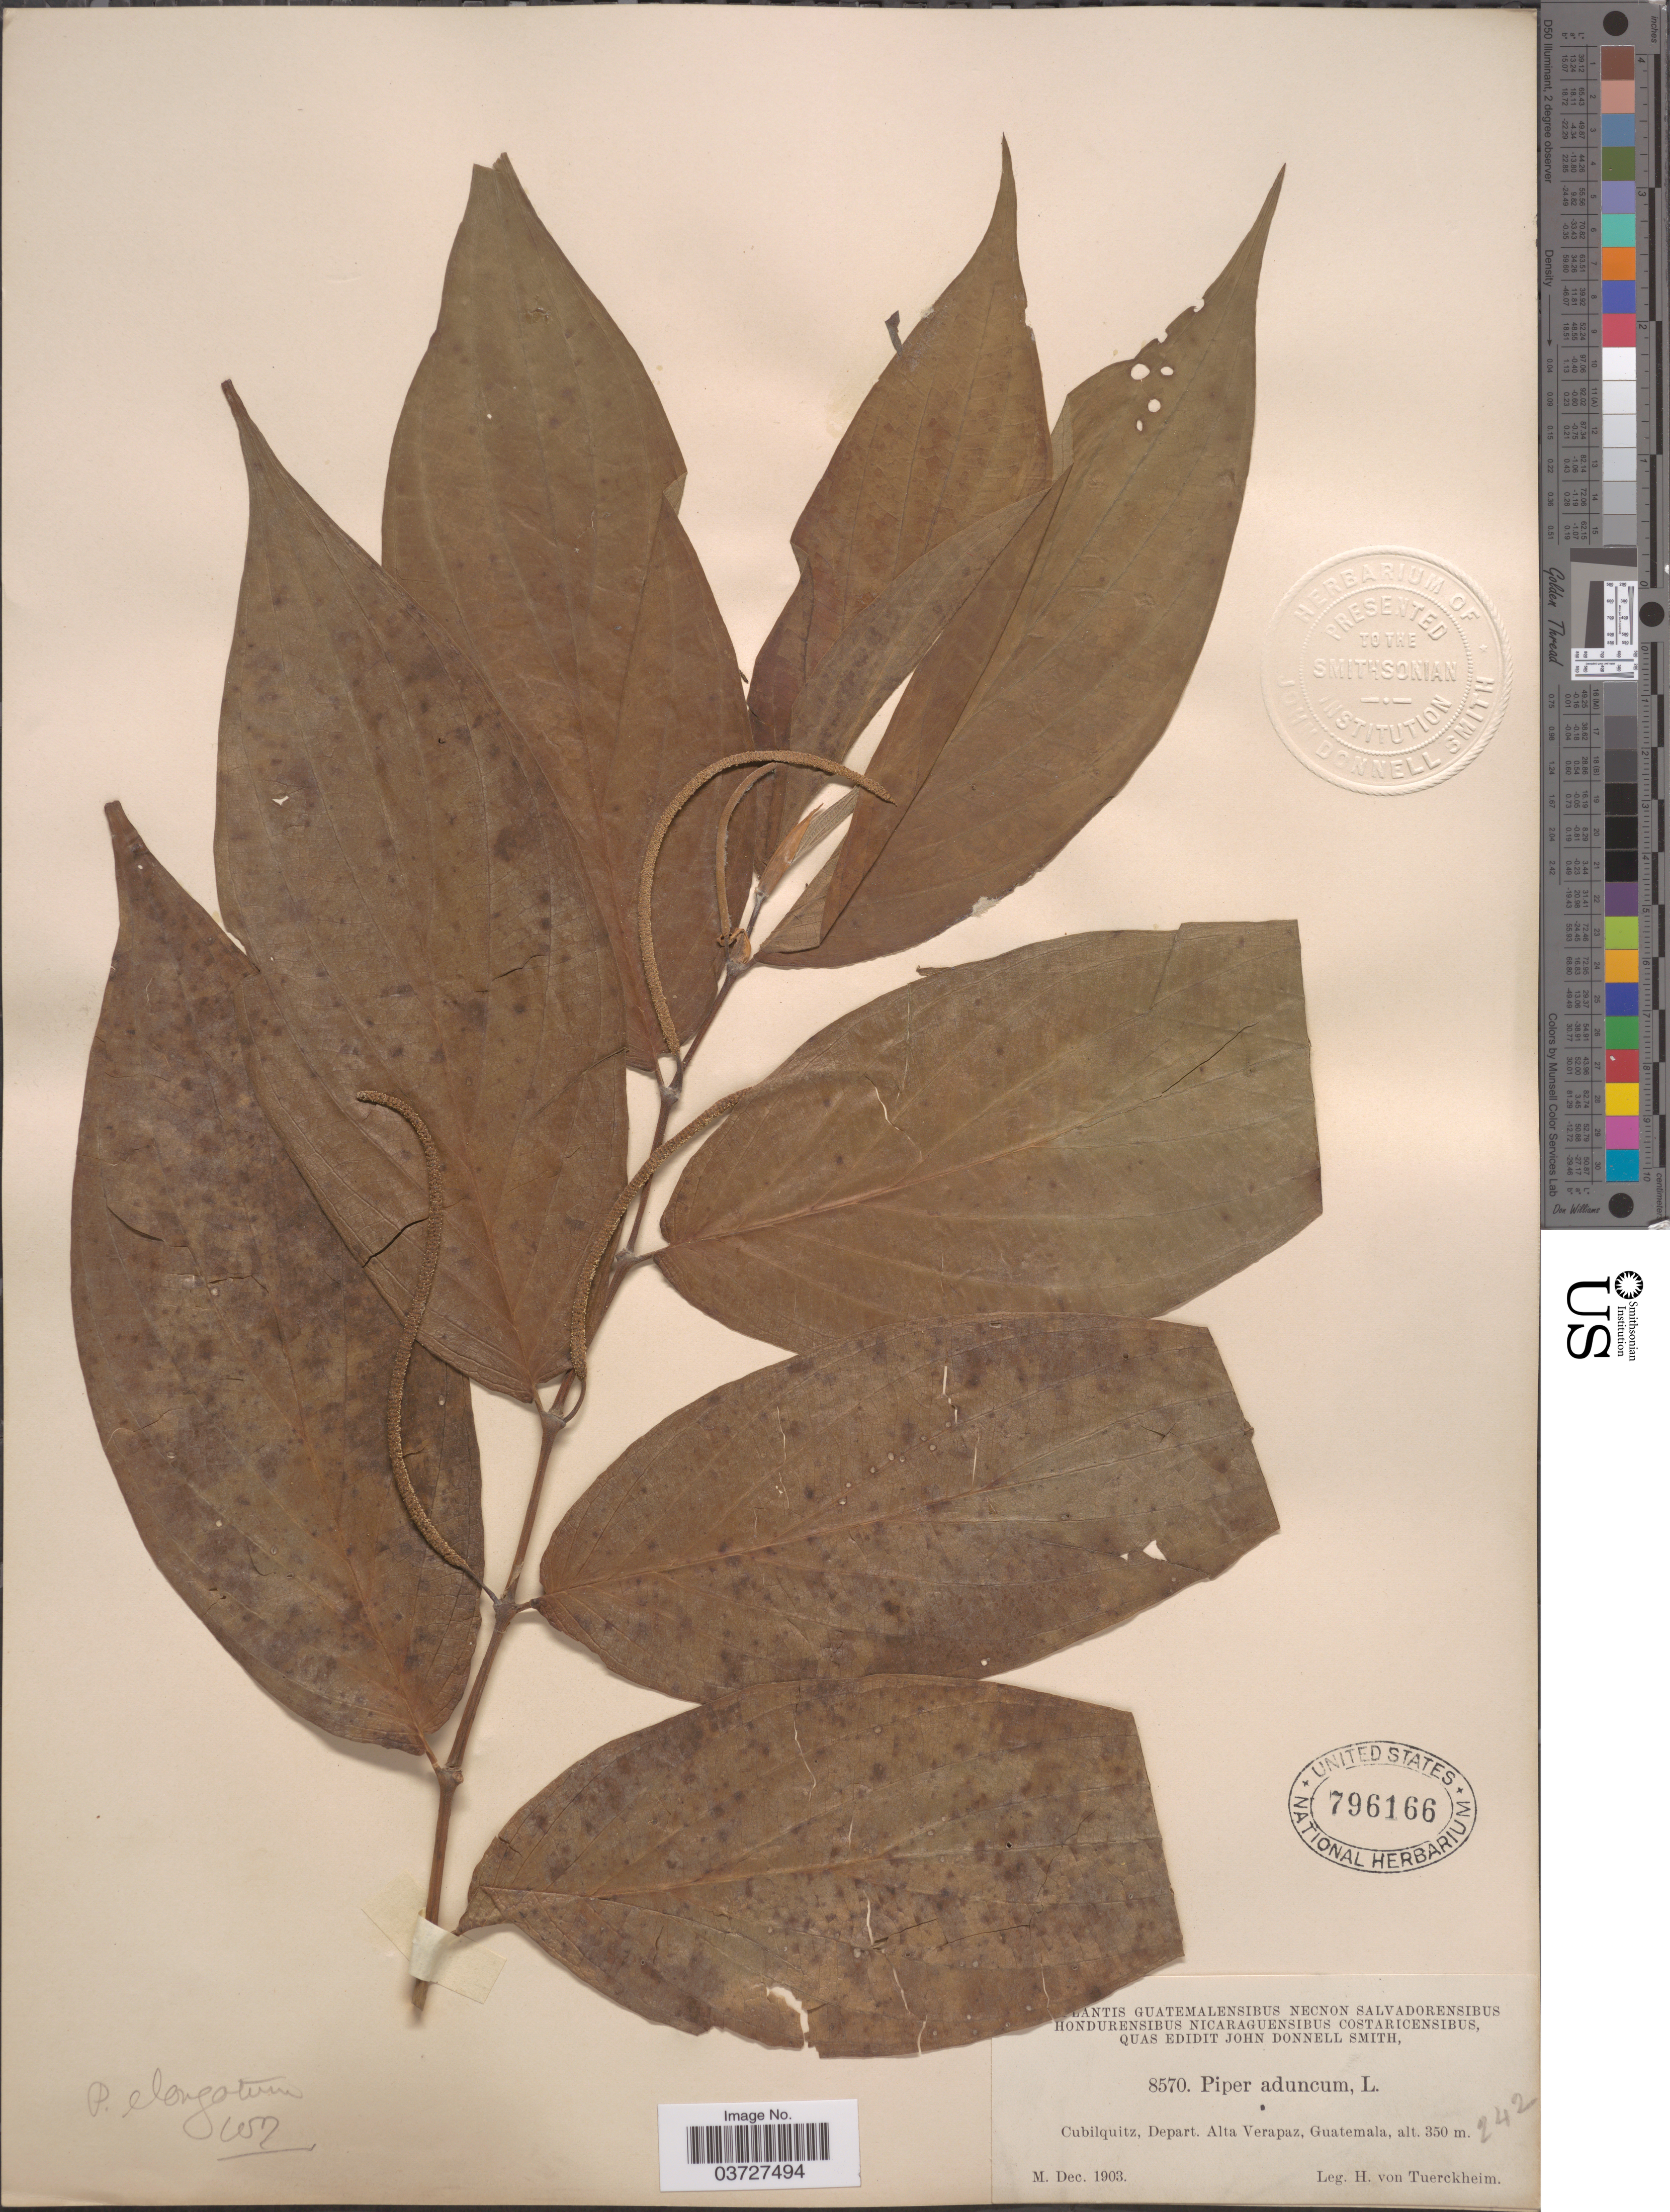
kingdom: Plantae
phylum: Tracheophyta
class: Magnoliopsida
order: Piperales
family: Piperaceae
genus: Piper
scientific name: Piper elongatum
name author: Vahl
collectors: H. von Türckheim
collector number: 8570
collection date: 1903-12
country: Guatemala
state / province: Alta Verapaz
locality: Cubilquitz, Depart. Alta Verapaz.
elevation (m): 350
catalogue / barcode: US 796166